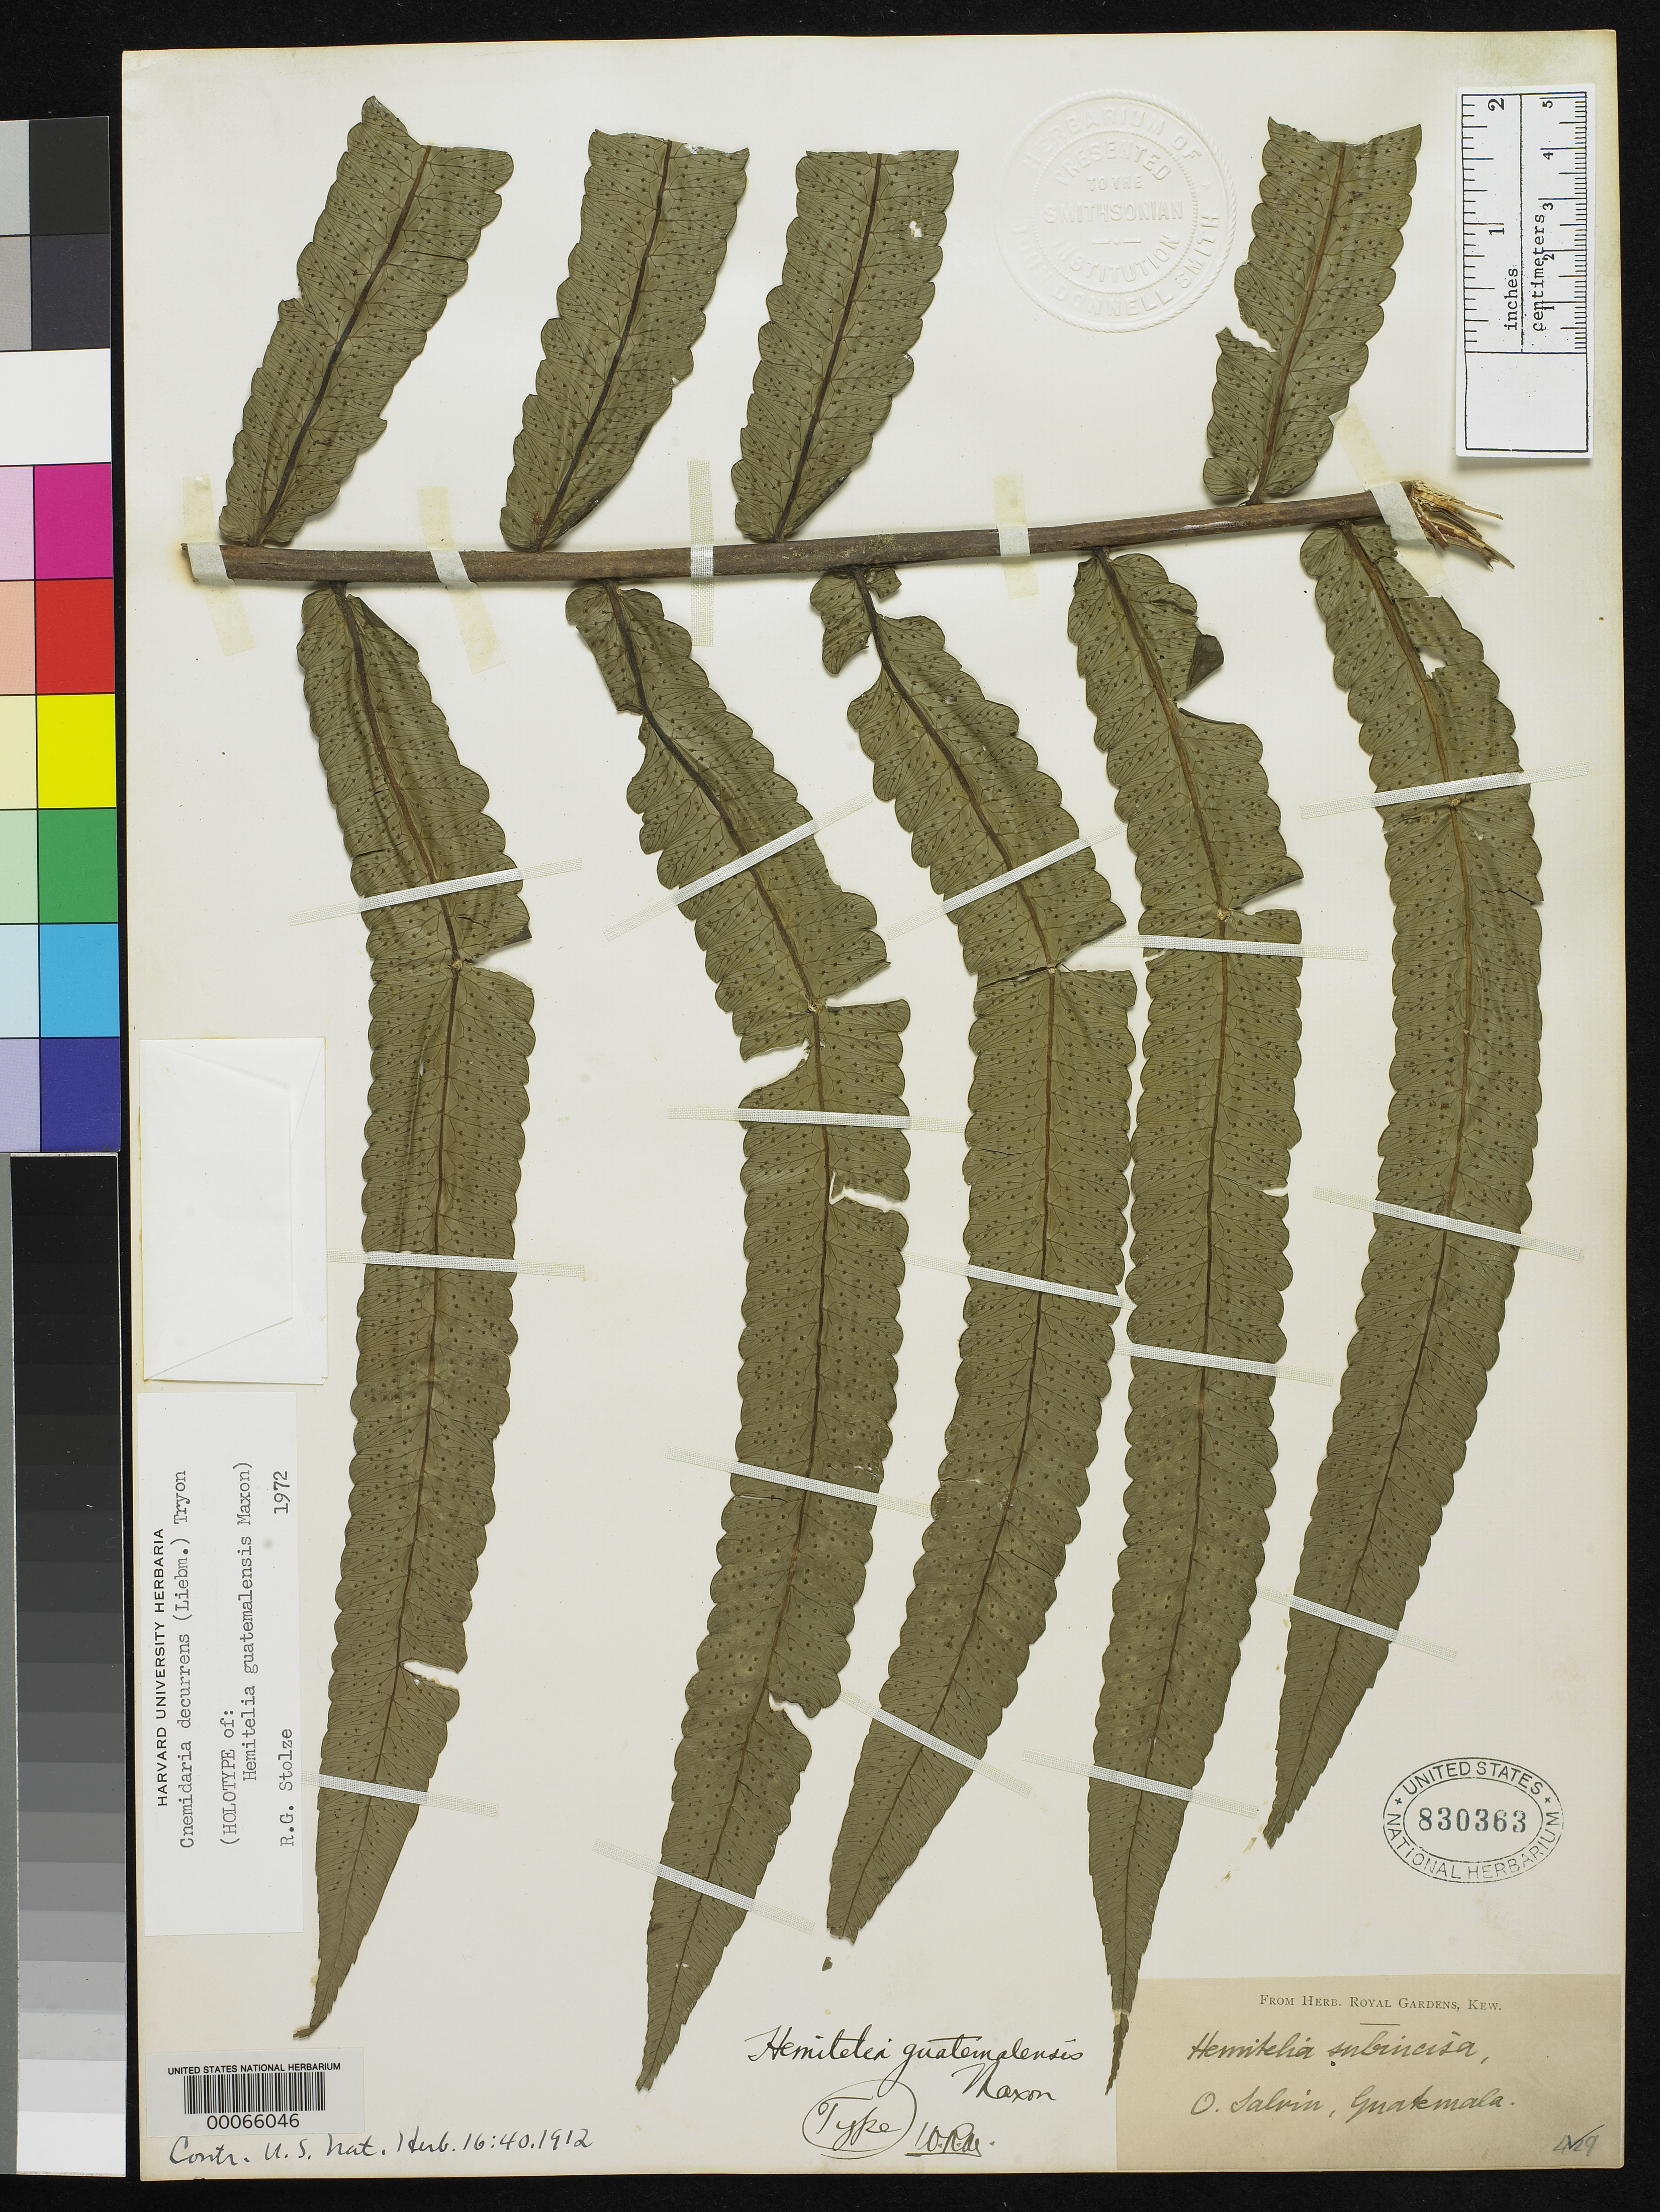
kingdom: Plantae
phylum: Tracheophyta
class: Polypodiopsida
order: Cyatheales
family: Cyatheaceae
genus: Hemitelia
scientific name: Hemitelia guatemalensis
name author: Maxon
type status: Holotype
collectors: O. Salvin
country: Guatemala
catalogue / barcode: US 830363